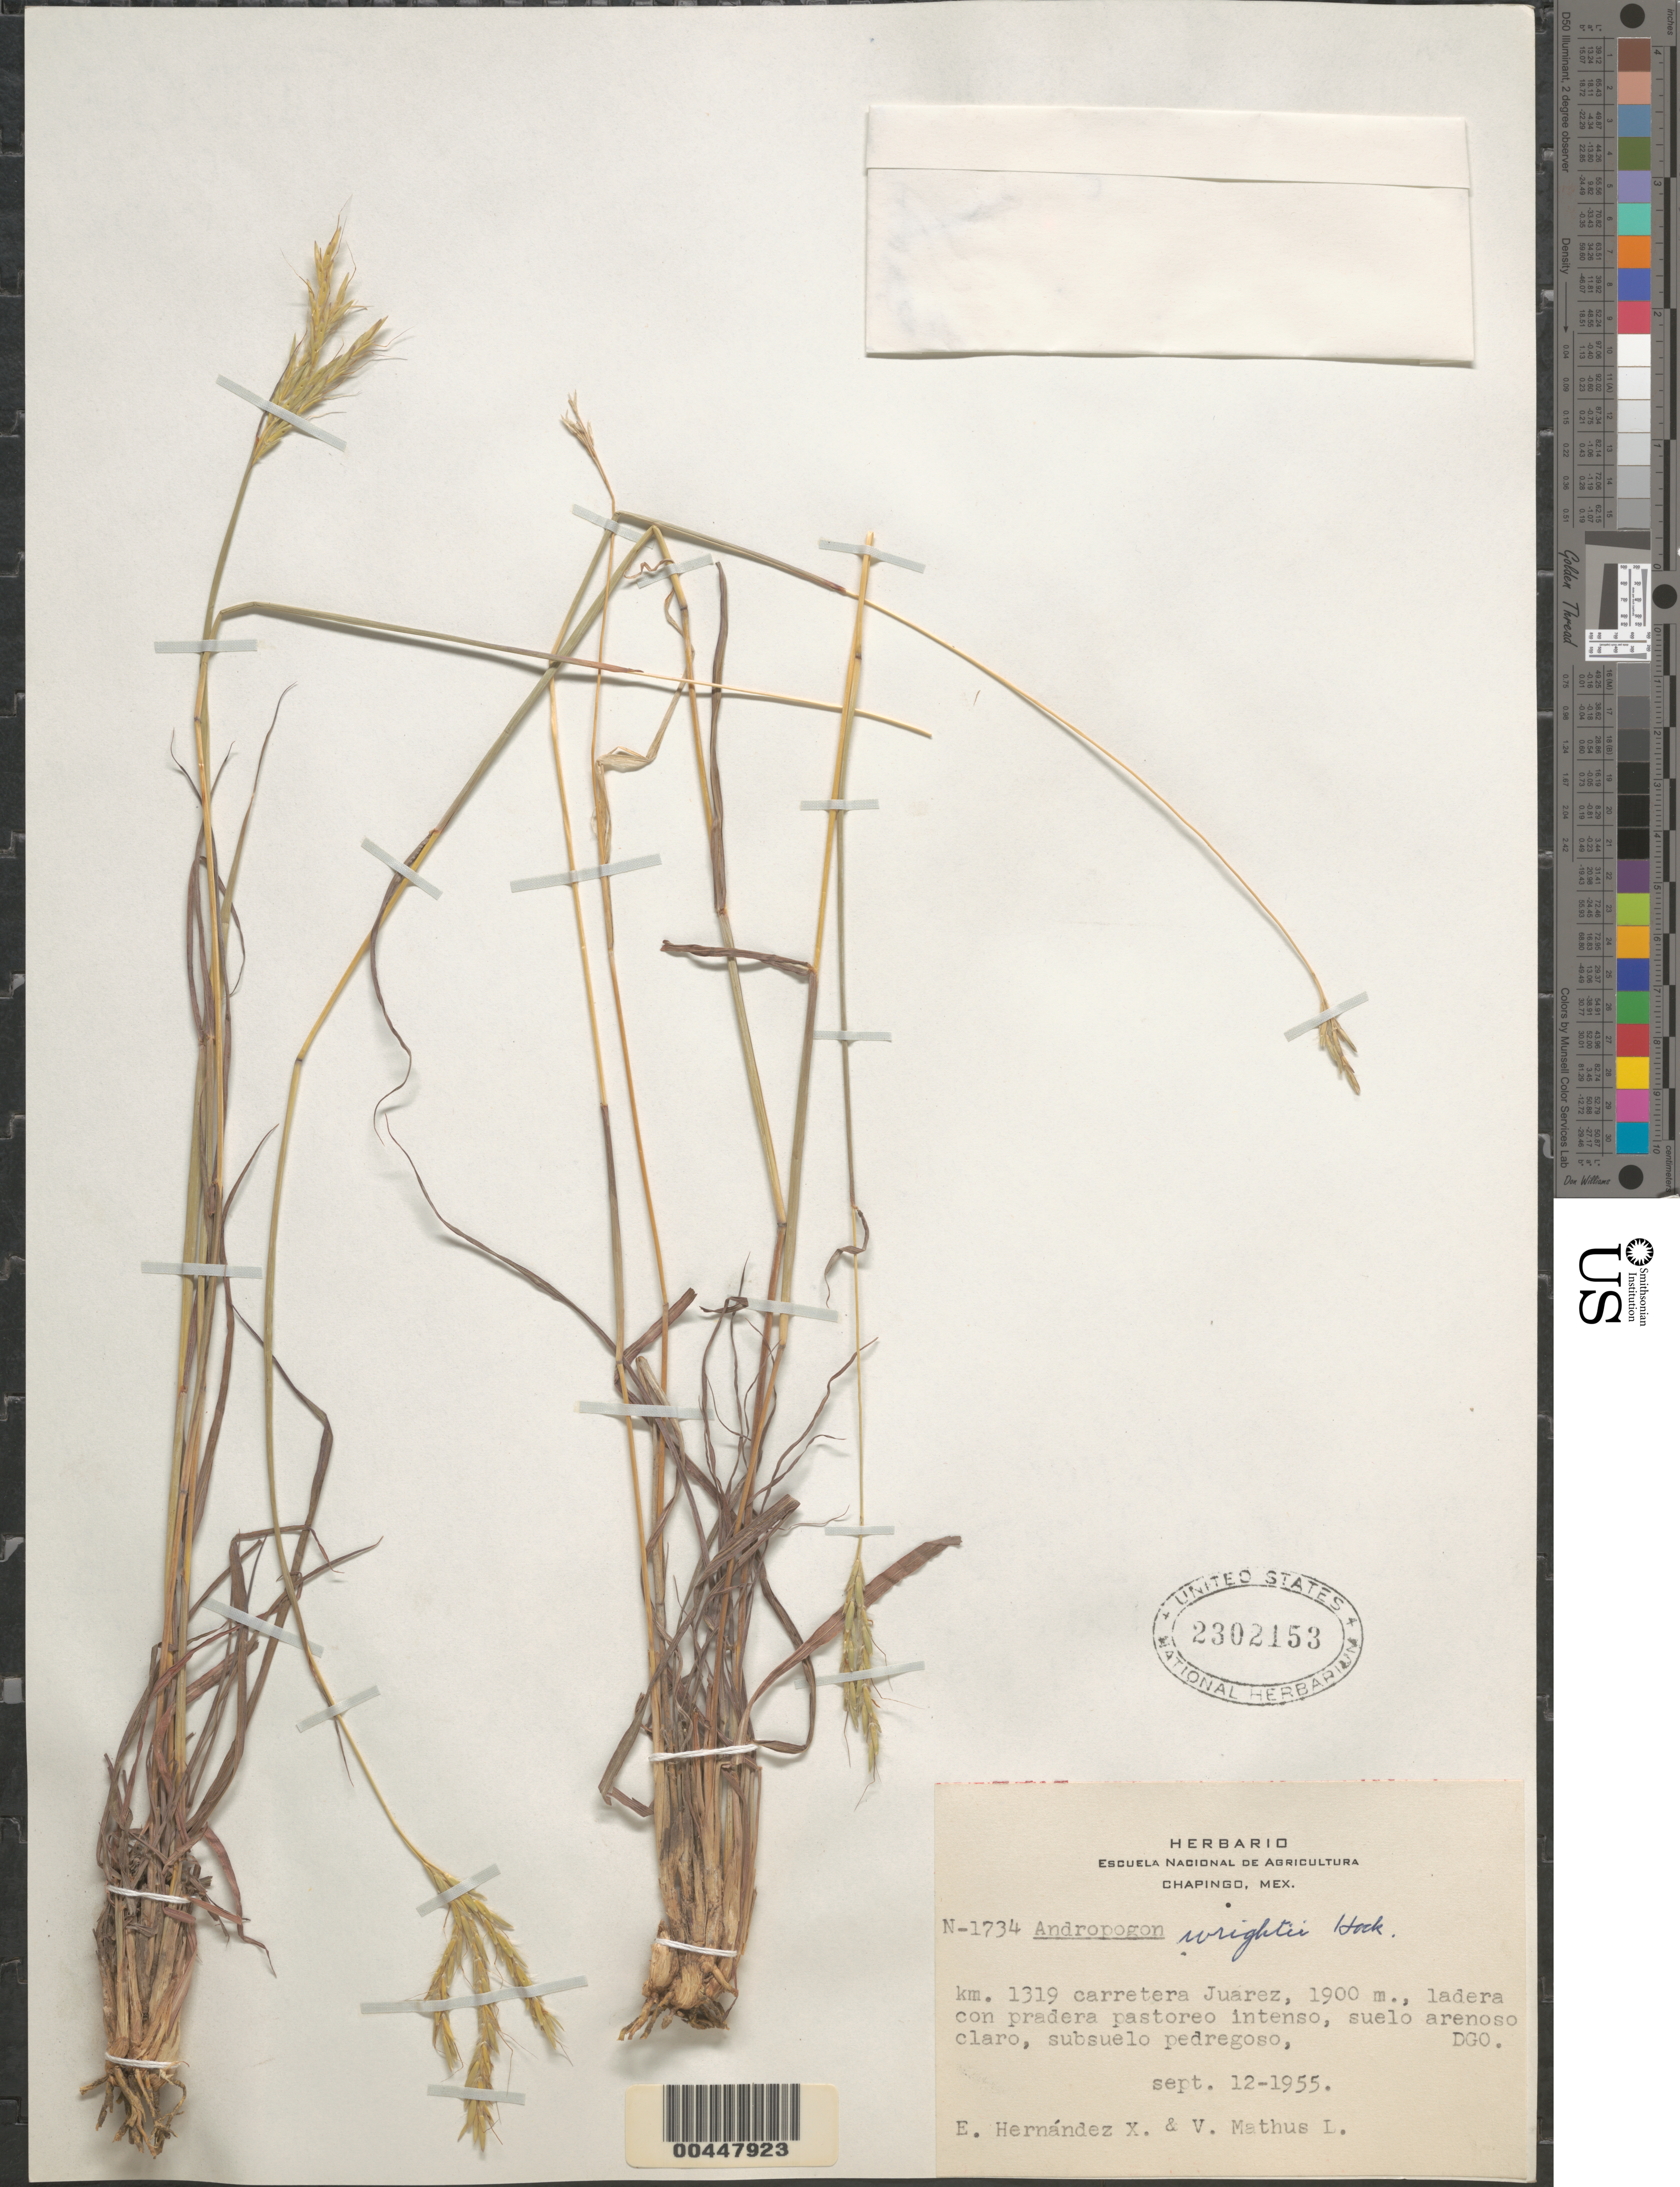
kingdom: Plantae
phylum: Tracheophyta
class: Liliopsida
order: Poales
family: Poaceae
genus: Andropogon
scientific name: Andropogon wrightii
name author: Hack.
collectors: E. I. Hernández-X. & V. Mathus L.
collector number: N-1734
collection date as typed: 12 Sep 1955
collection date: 1955-09-12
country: Mexico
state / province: Durango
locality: Km 1319 carretera Juarez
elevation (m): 1900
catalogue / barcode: US 2302153